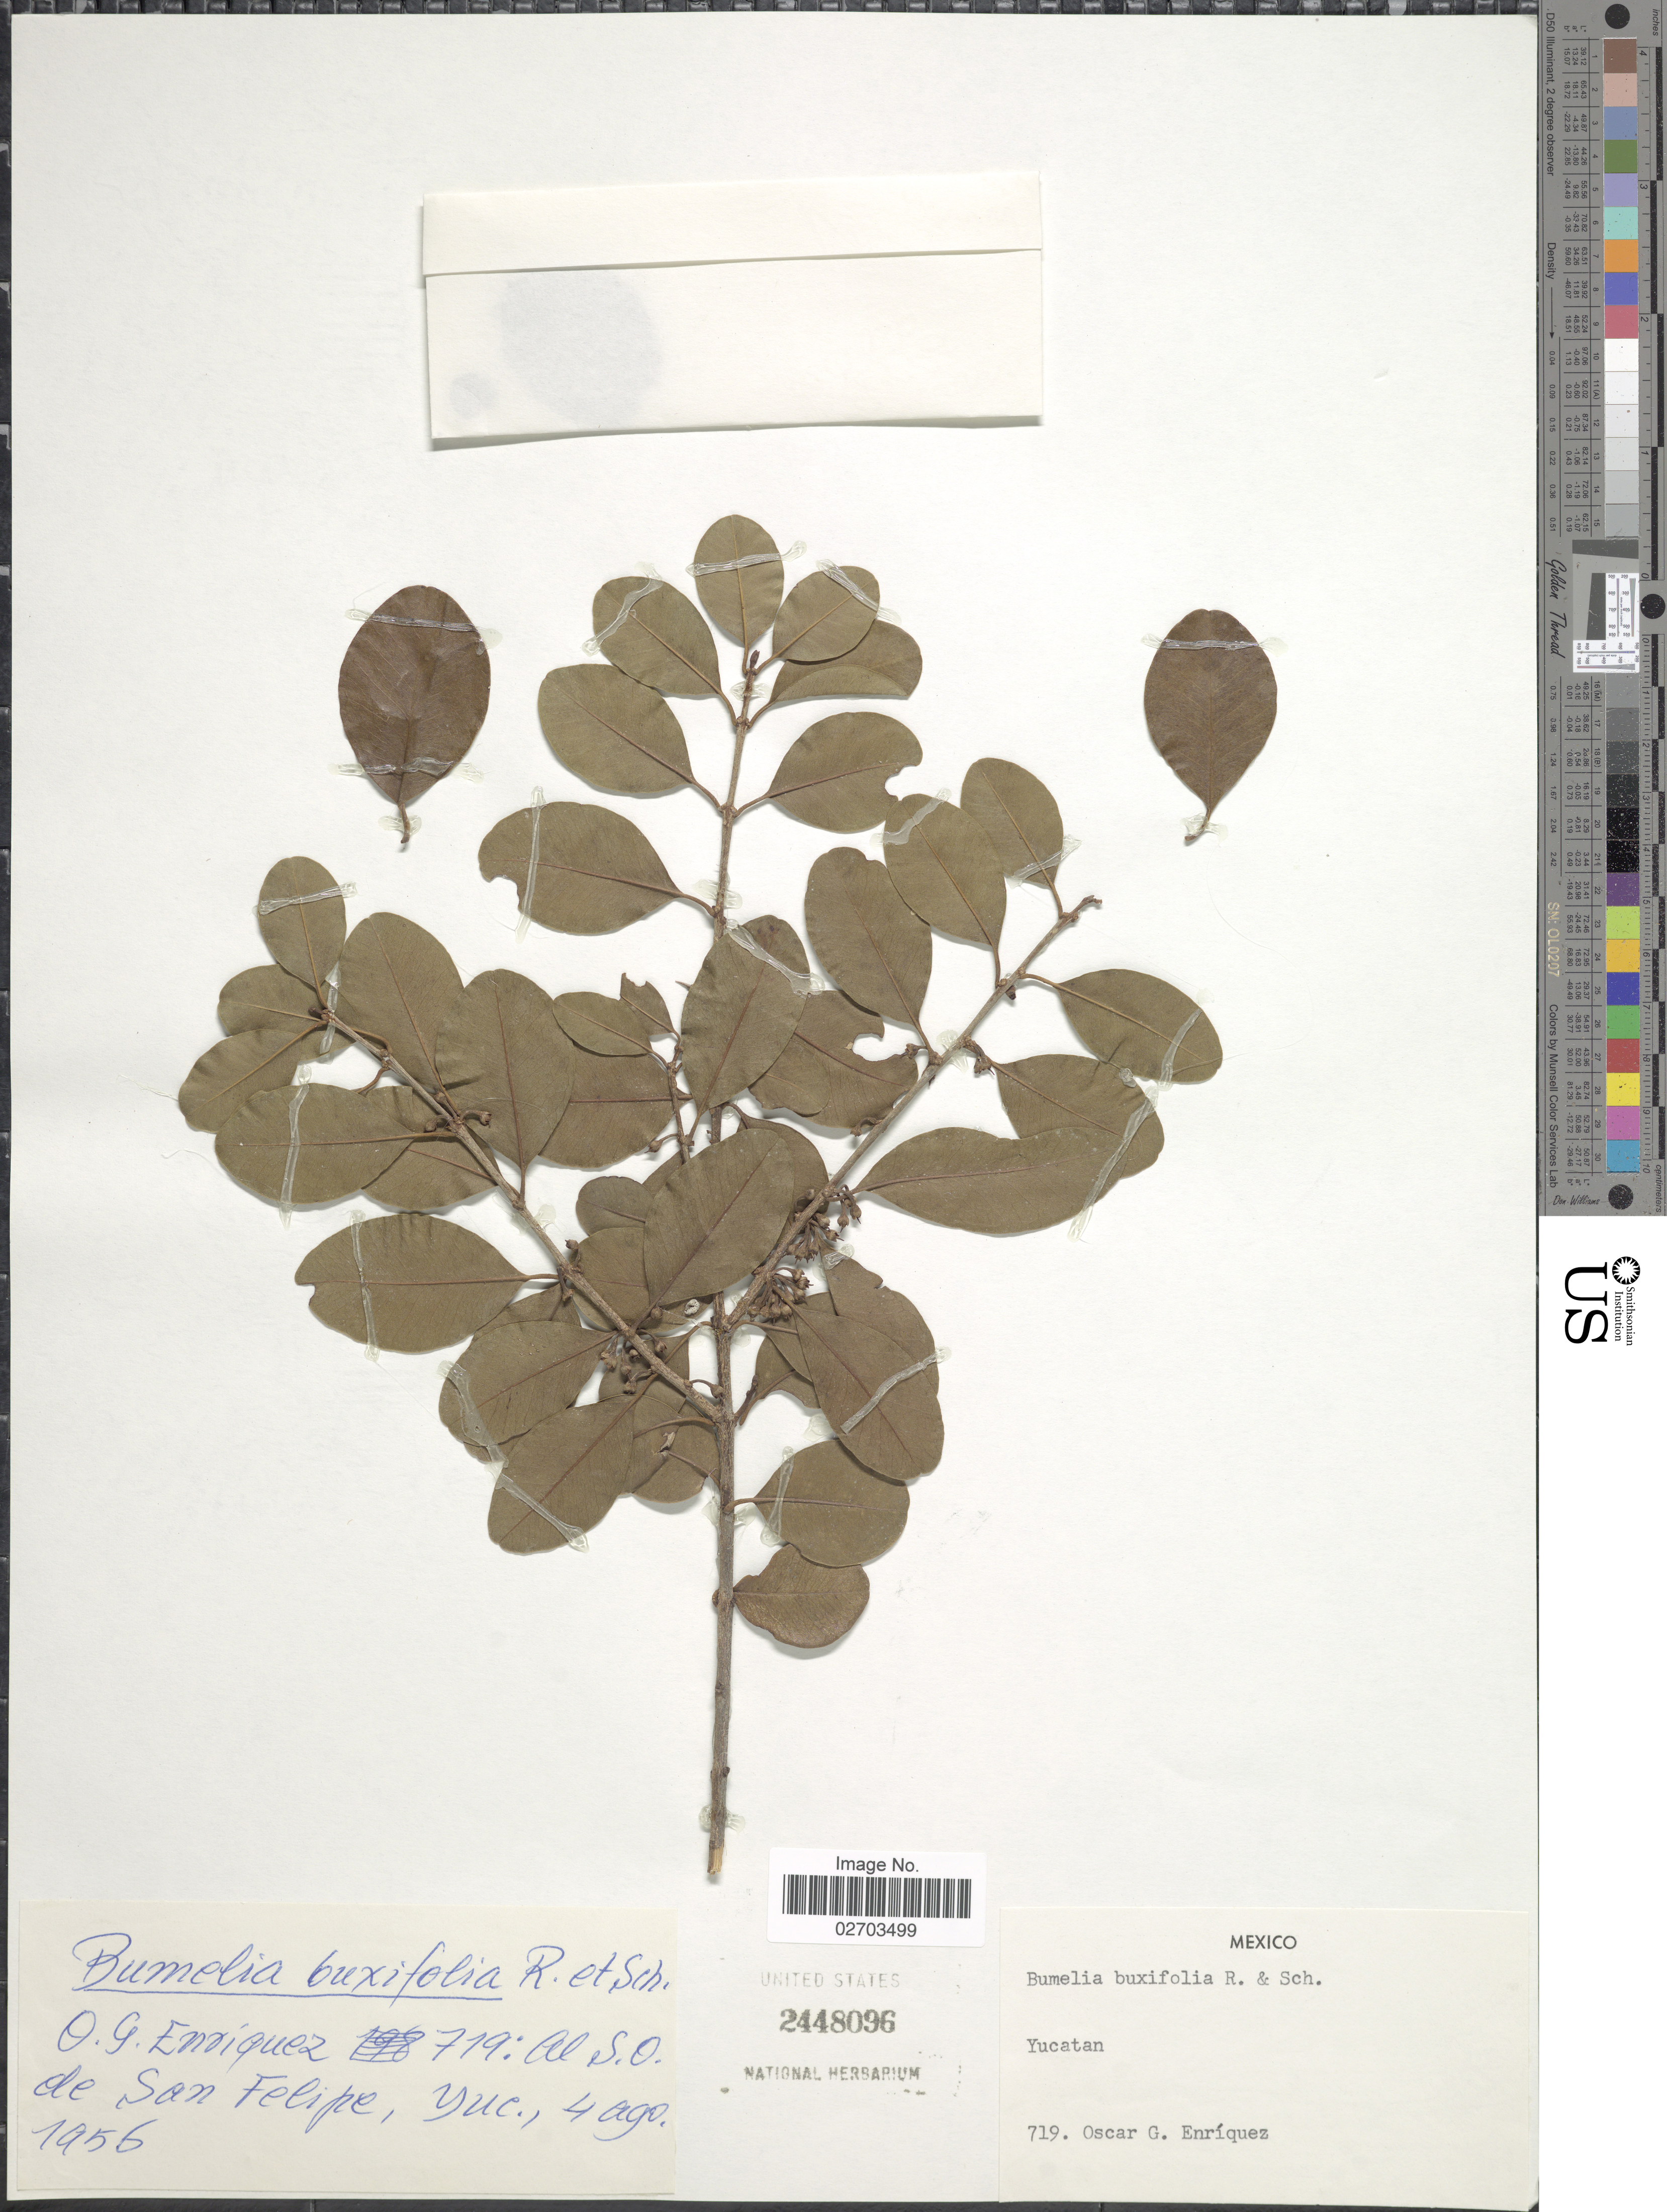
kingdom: Plantae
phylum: Tracheophyta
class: Magnoliopsida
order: Ericales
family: Sapotaceae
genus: Sideroxylon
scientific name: Sideroxylon obtusifolium subsp. buxifolium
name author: (Roem. & Schult.) T.D. Penn.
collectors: O. Enriquez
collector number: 719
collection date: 1956-08-04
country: Mexico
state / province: Yucatán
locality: Al S.O. de San Felipe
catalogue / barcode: US 2448096